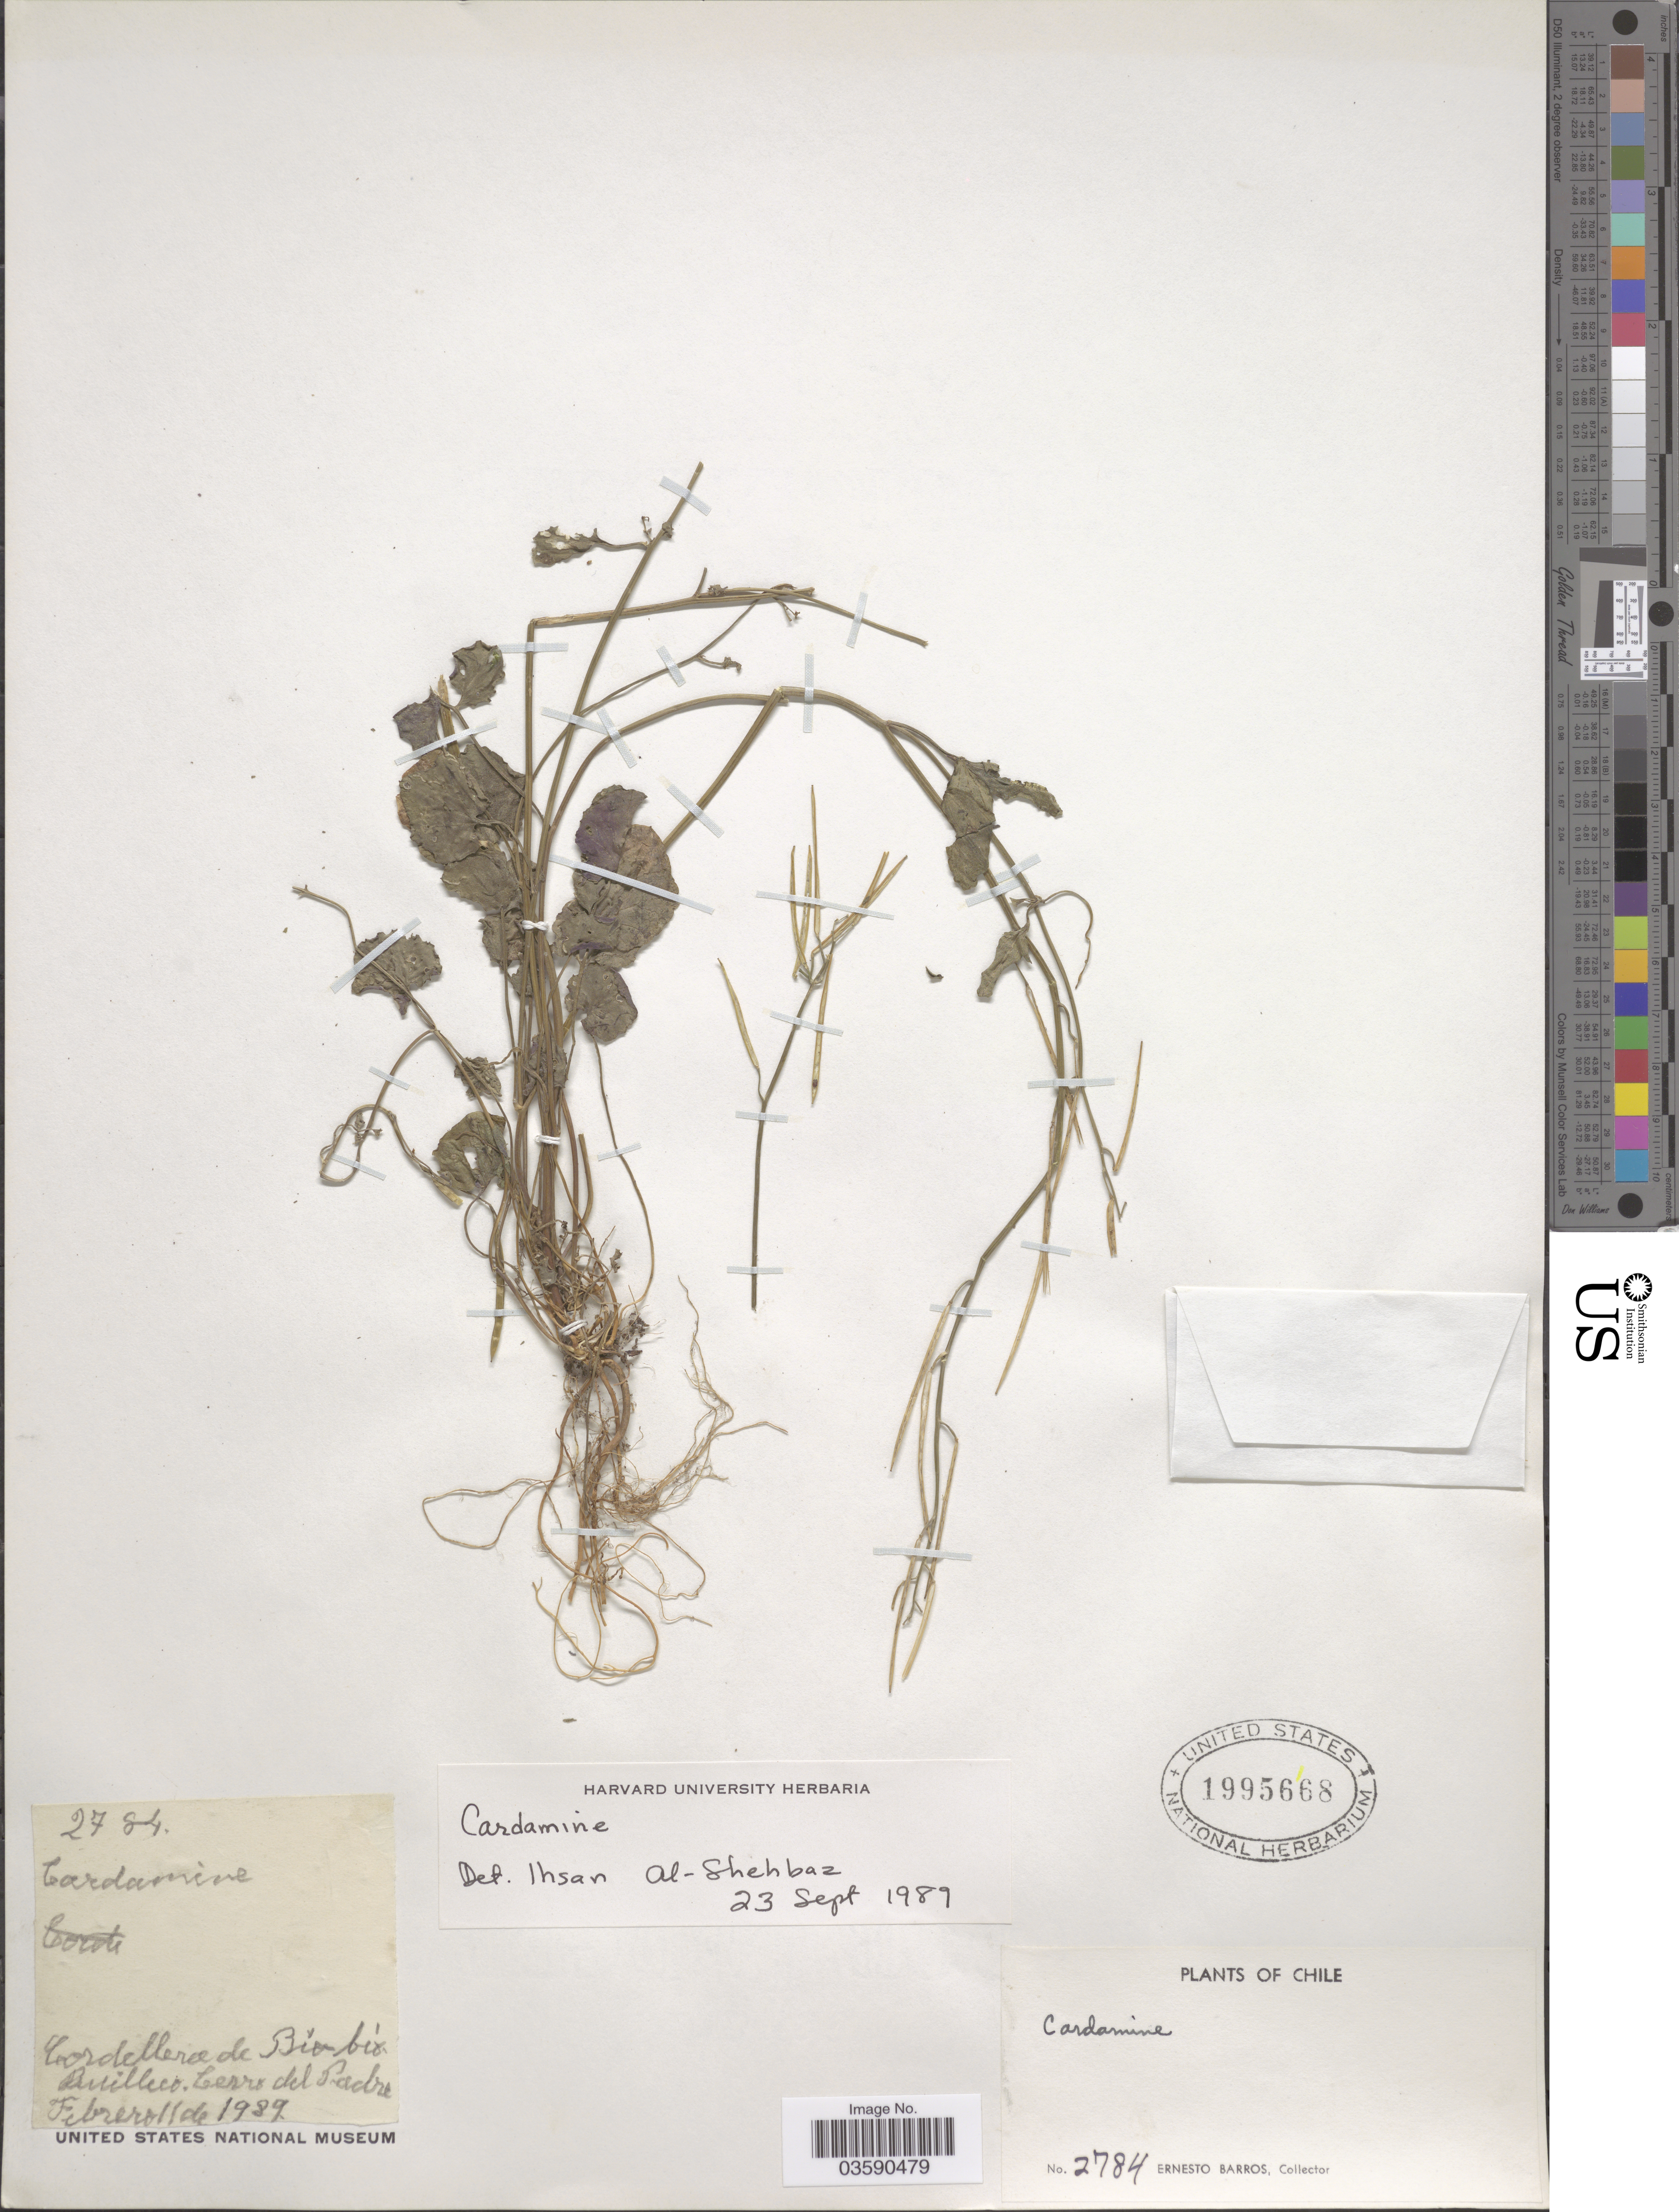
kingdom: Plantae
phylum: Tracheophyta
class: Magnoliopsida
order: Brassicales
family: Brassicaceae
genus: Cardamine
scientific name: Cardamine sp.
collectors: E. Barros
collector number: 2784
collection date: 1989-02-11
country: Chile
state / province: Magallanes y de la Antártica Chilena (XII)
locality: Cordellera de Biobio; Builleco. Cerro del Padre.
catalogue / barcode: US 1995668